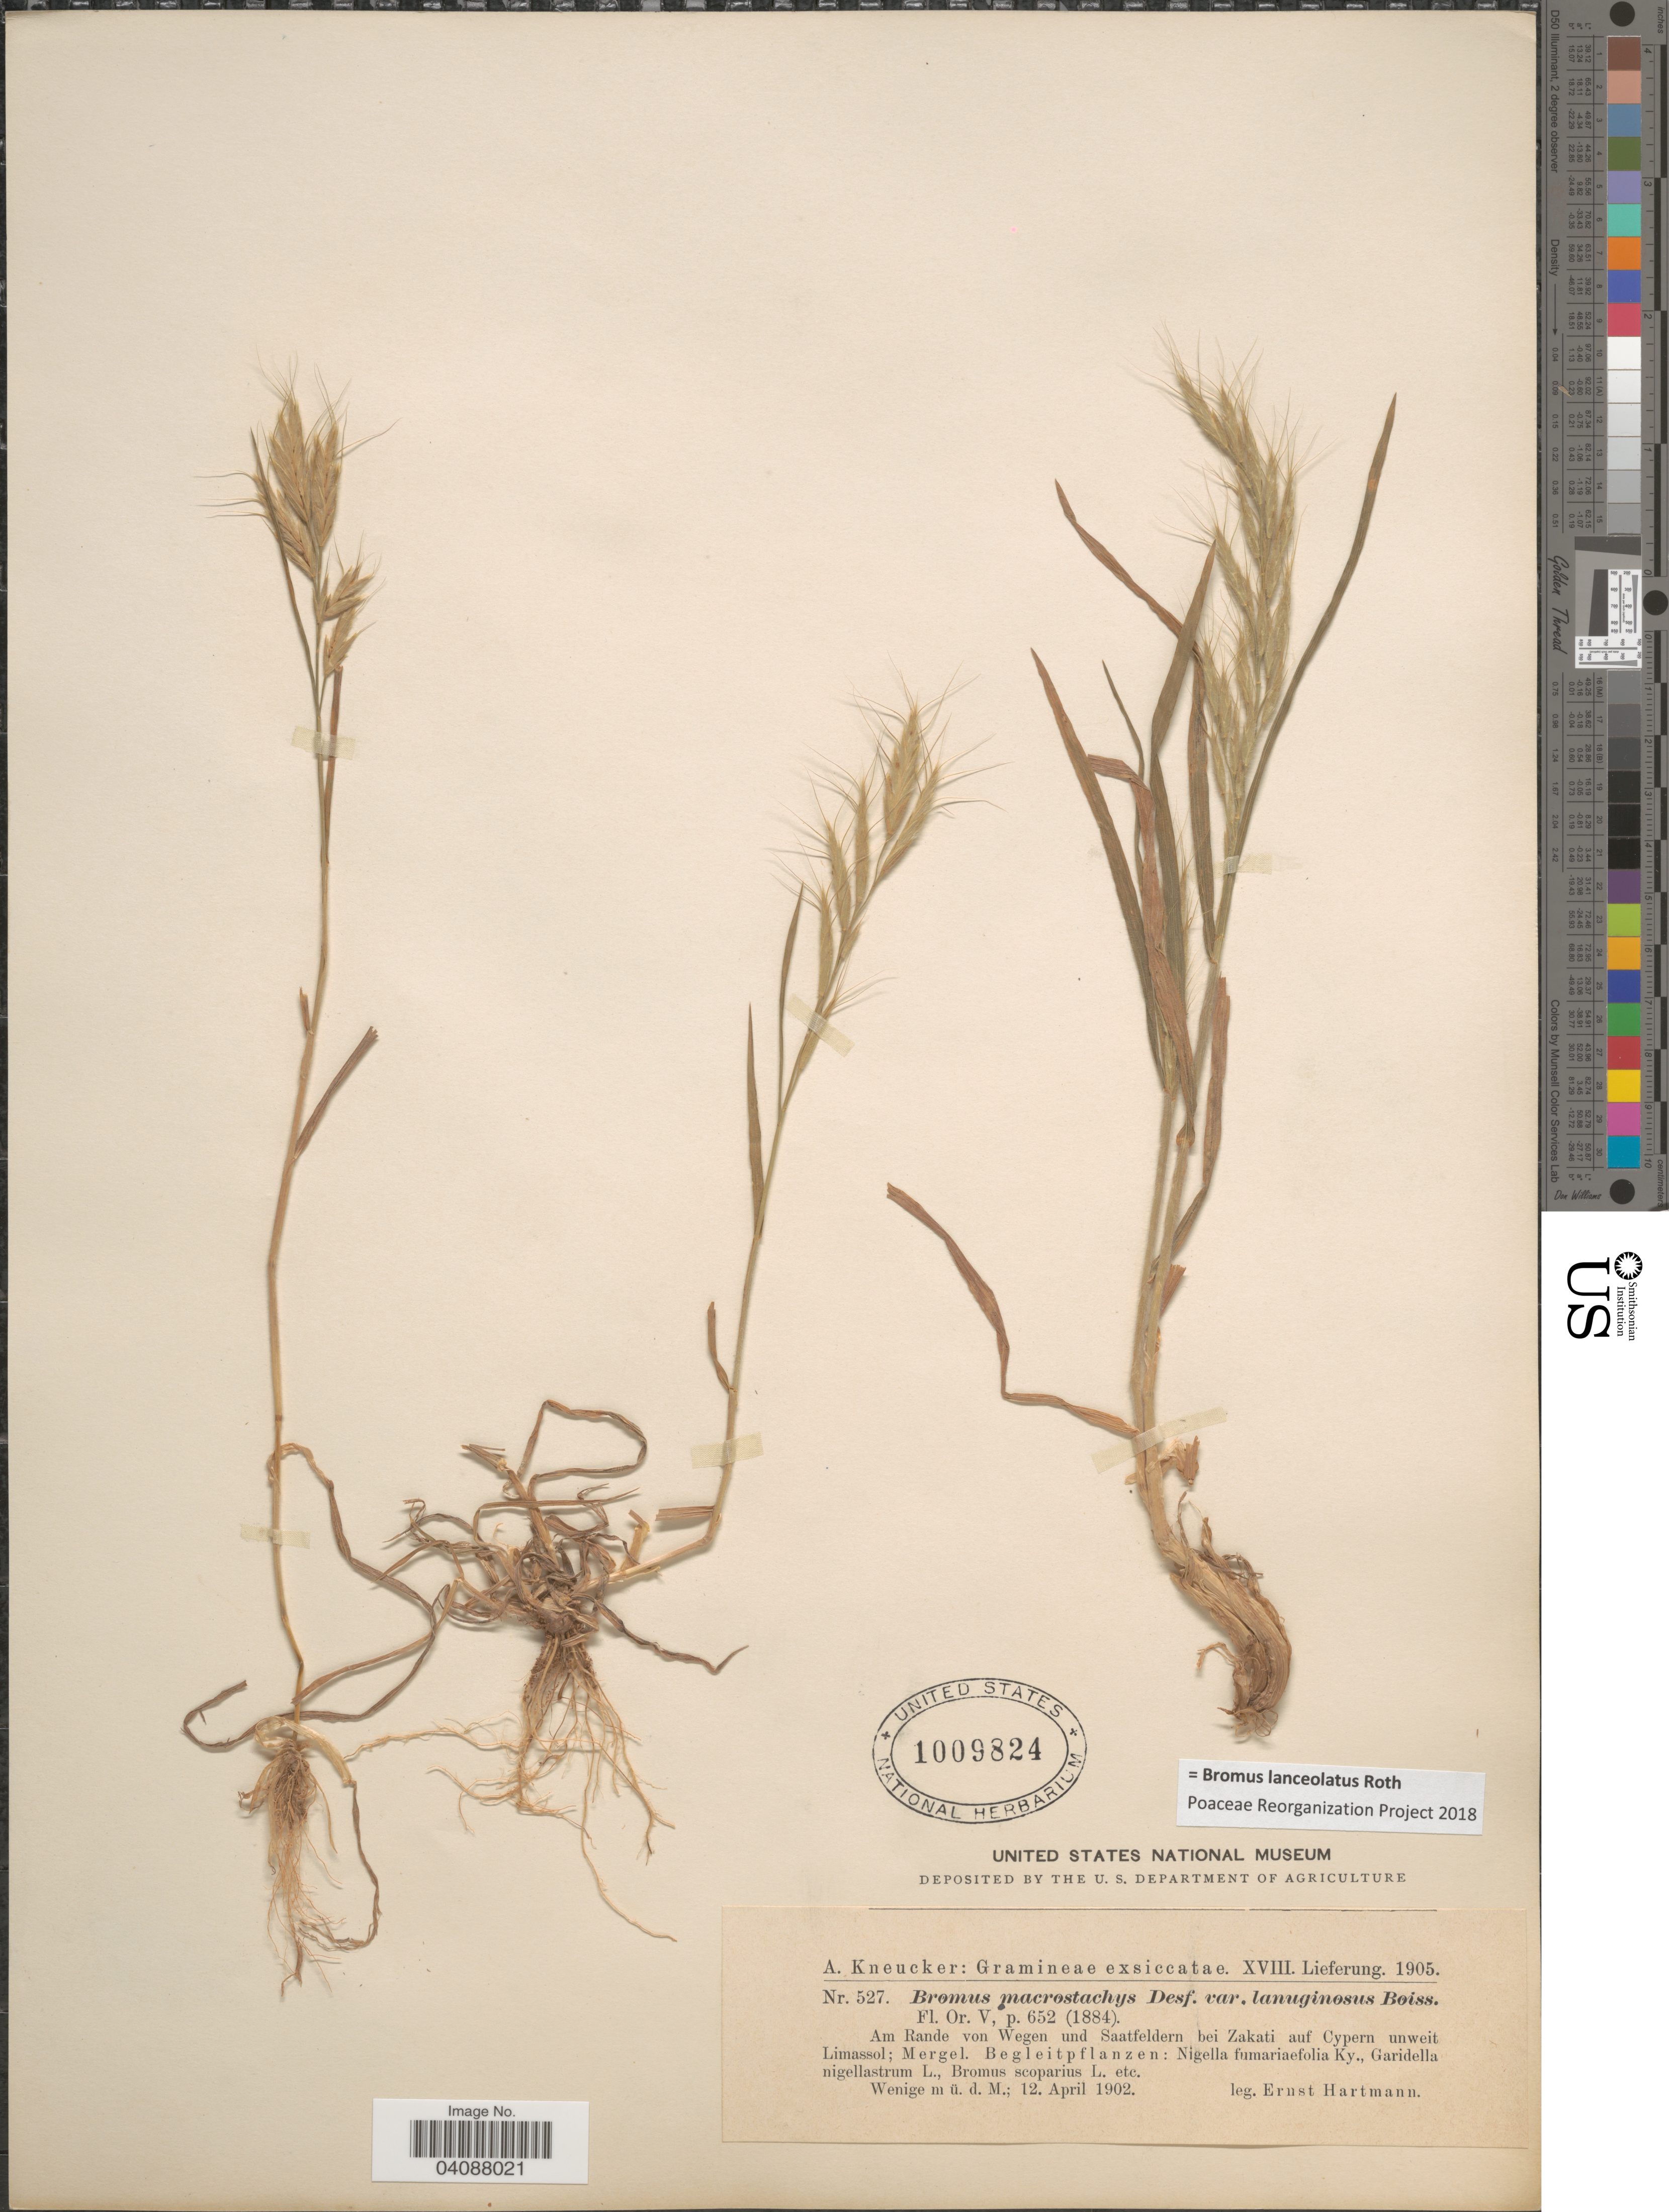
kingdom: Plantae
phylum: Tracheophyta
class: Liliopsida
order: Poales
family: Poaceae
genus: Bromus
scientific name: Bromus lanceolatus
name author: Roth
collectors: E. Hartmann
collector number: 527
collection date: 1902-04-12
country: Cyprus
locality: Am Rande von Wegen und Saatfeldern bei Zakati auf Cypern unweit Limassol; Mergel.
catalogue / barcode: US 1009824